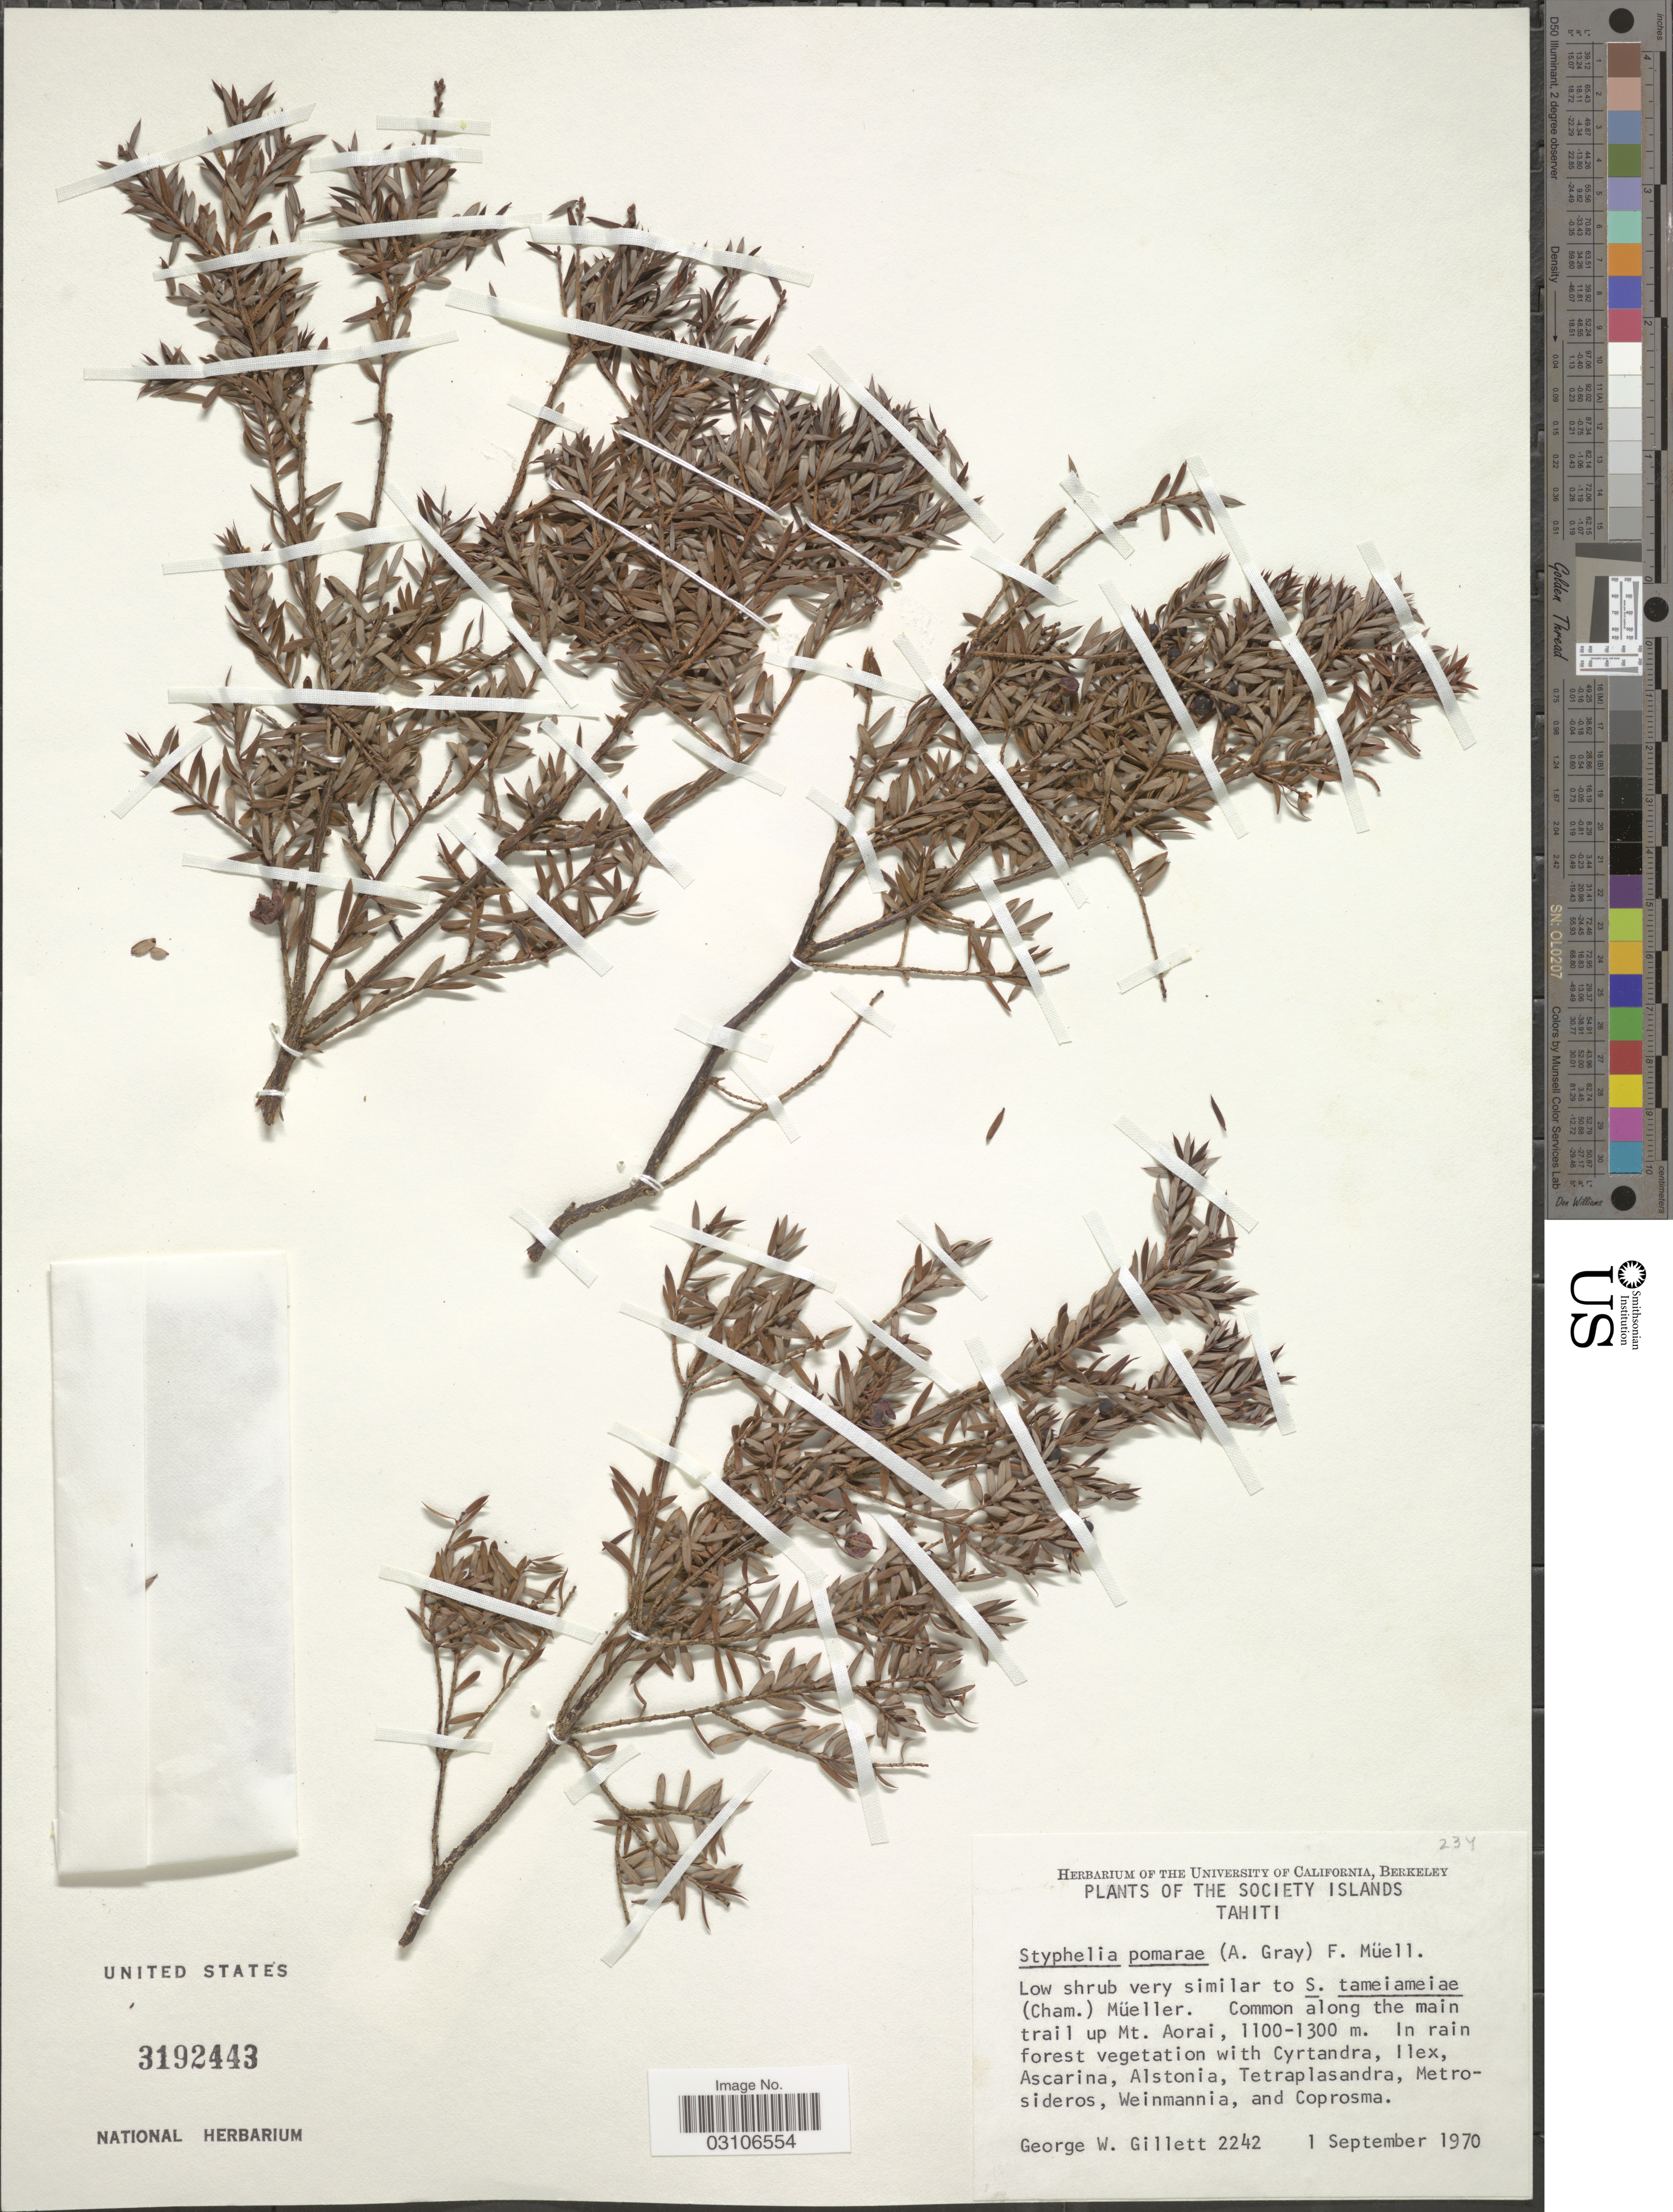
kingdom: Plantae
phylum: Tracheophyta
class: Magnoliopsida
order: Ericales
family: Ericaceae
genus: Styphelia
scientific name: Styphelia pomarae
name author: (A. Gray) J.W. Moore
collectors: G. Gillett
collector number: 2242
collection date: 1970-09-01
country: French Polynesia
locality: Society Islands. Tahiti. Common along the main trail up Mt. Aorai.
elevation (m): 1100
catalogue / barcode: US 3192443